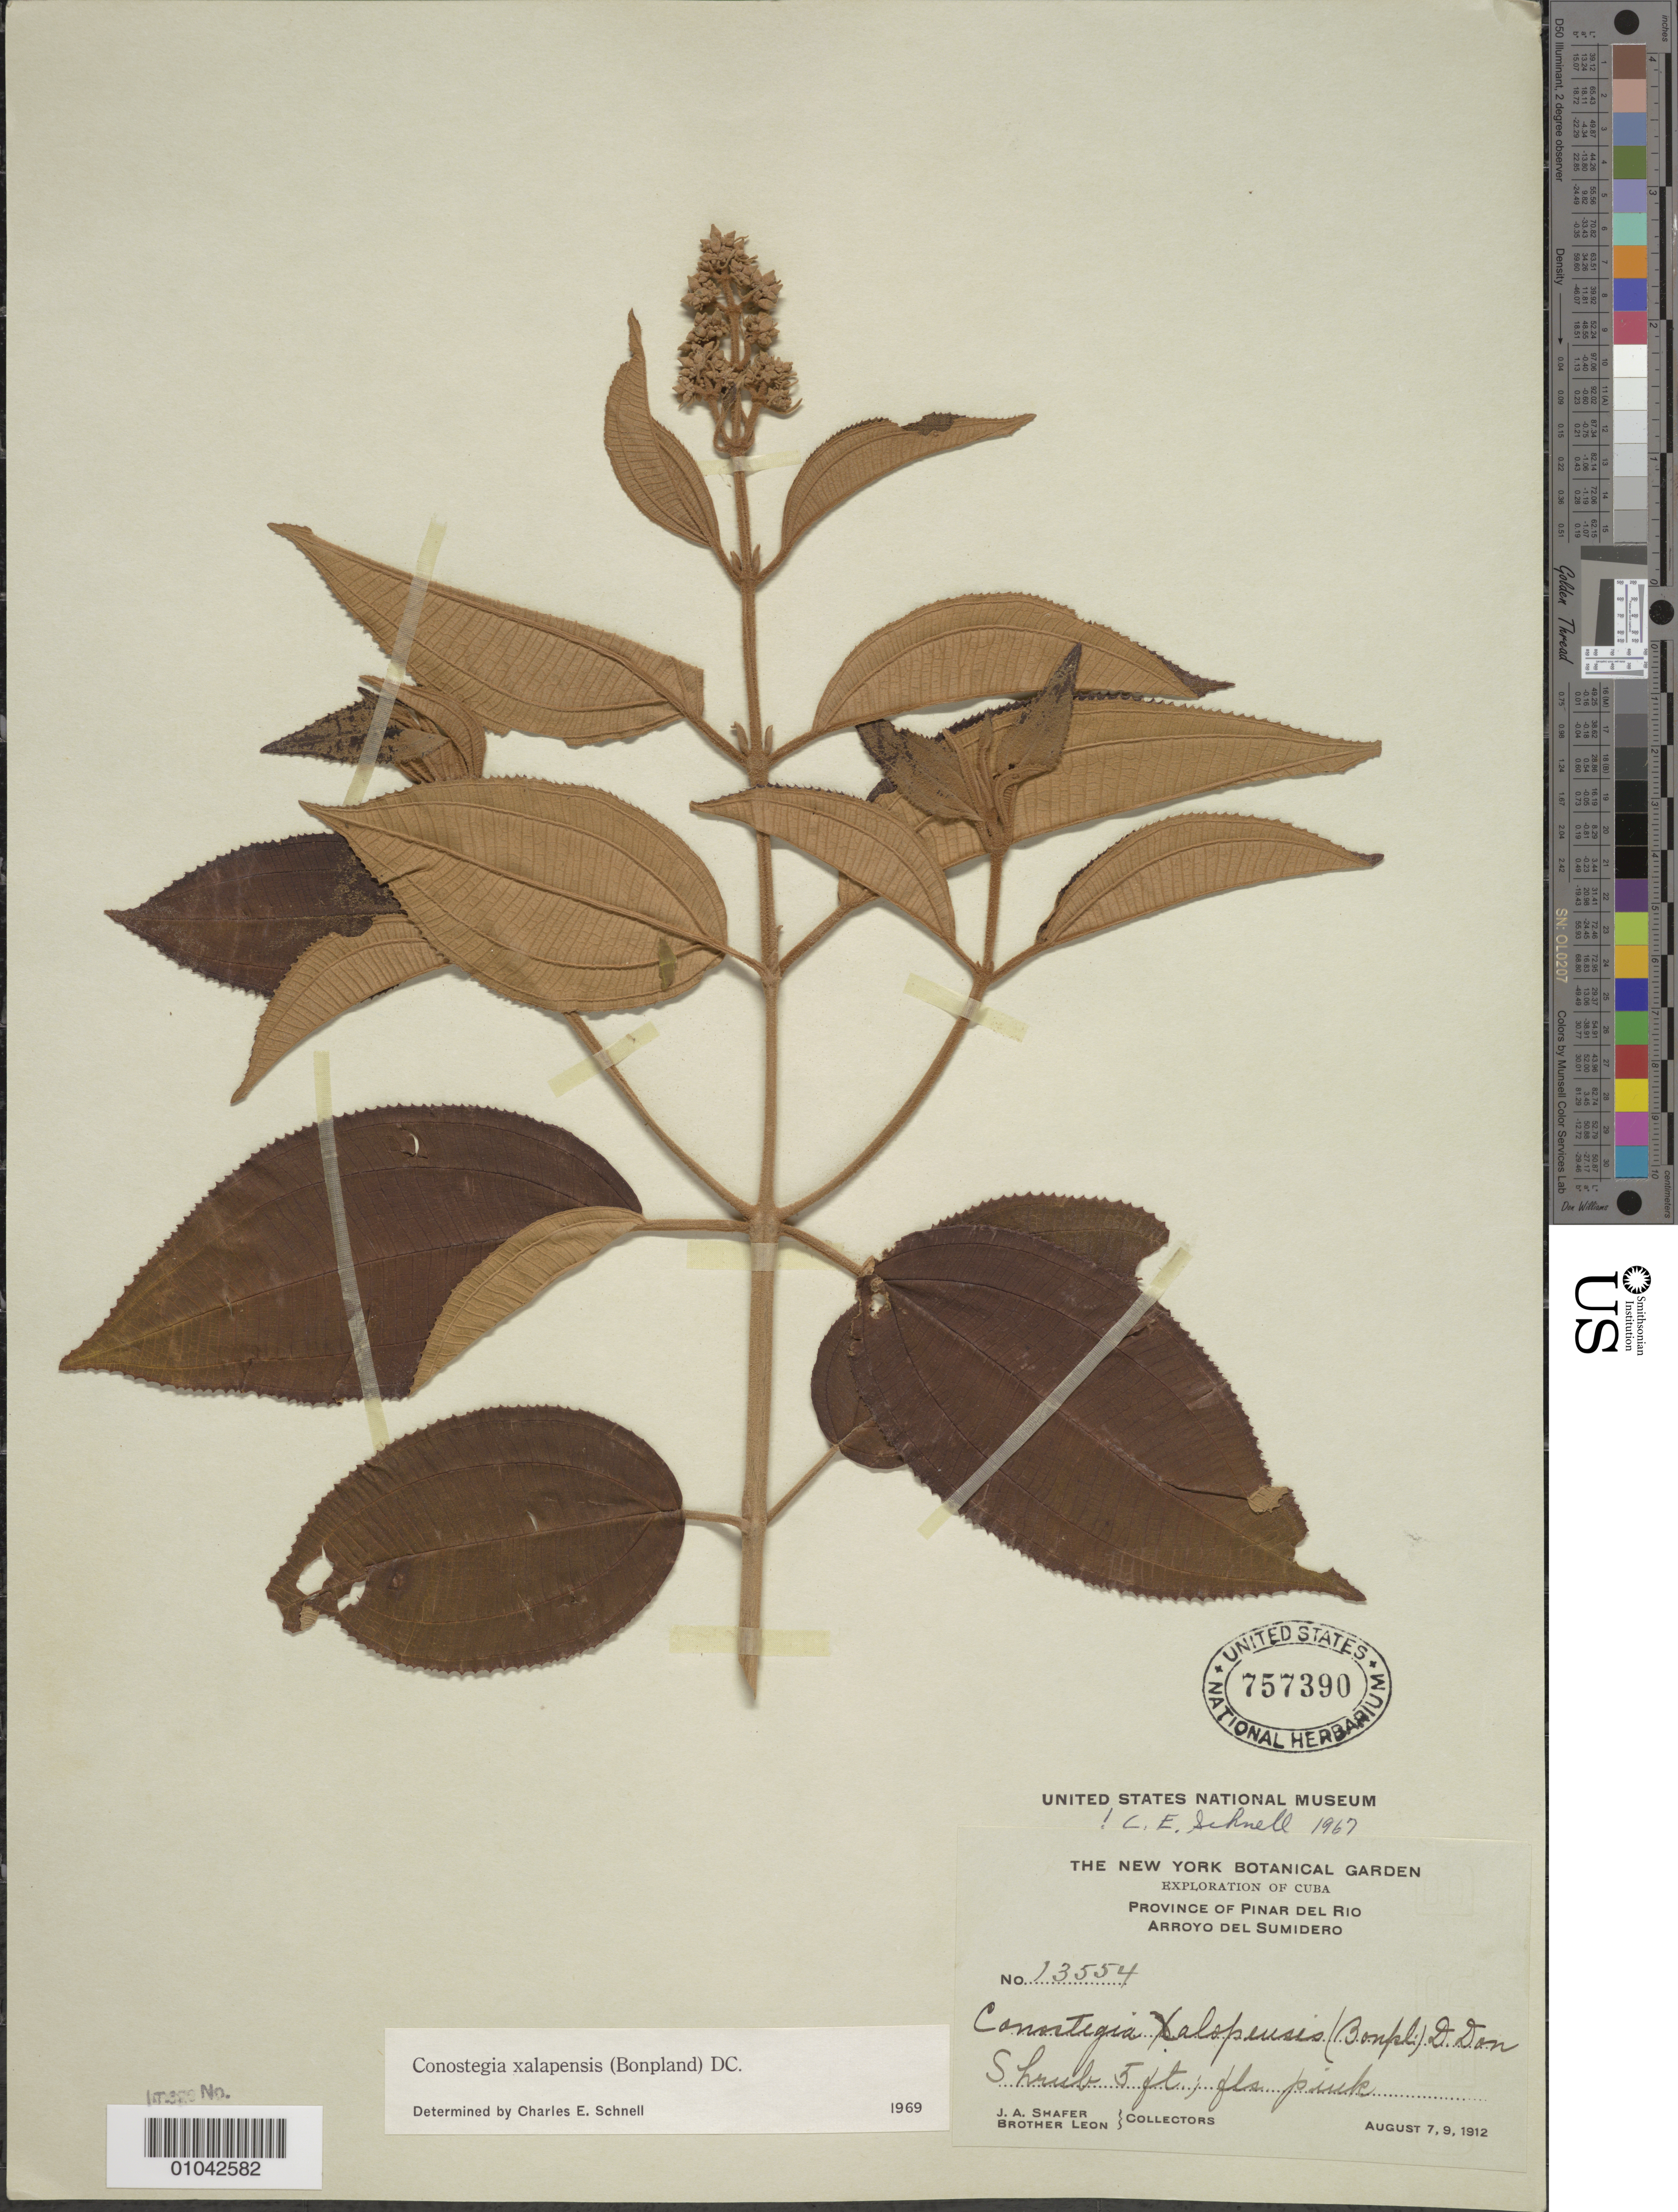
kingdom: Plantae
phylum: Tracheophyta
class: Magnoliopsida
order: Myrtales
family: Melastomataceae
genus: Conostegia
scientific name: Conostegia xylapensis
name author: (Bonpl.) D. Don ex DC.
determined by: Schnell, C. E.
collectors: J. A. Shafer & Bro. León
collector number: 13554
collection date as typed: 07 Aug 1912 and 09 Aug 1912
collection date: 1912-08-07,1912-08-09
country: Cuba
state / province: Pinar del Rio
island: Cuba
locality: Arroyo del Sumidero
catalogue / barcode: US 757390